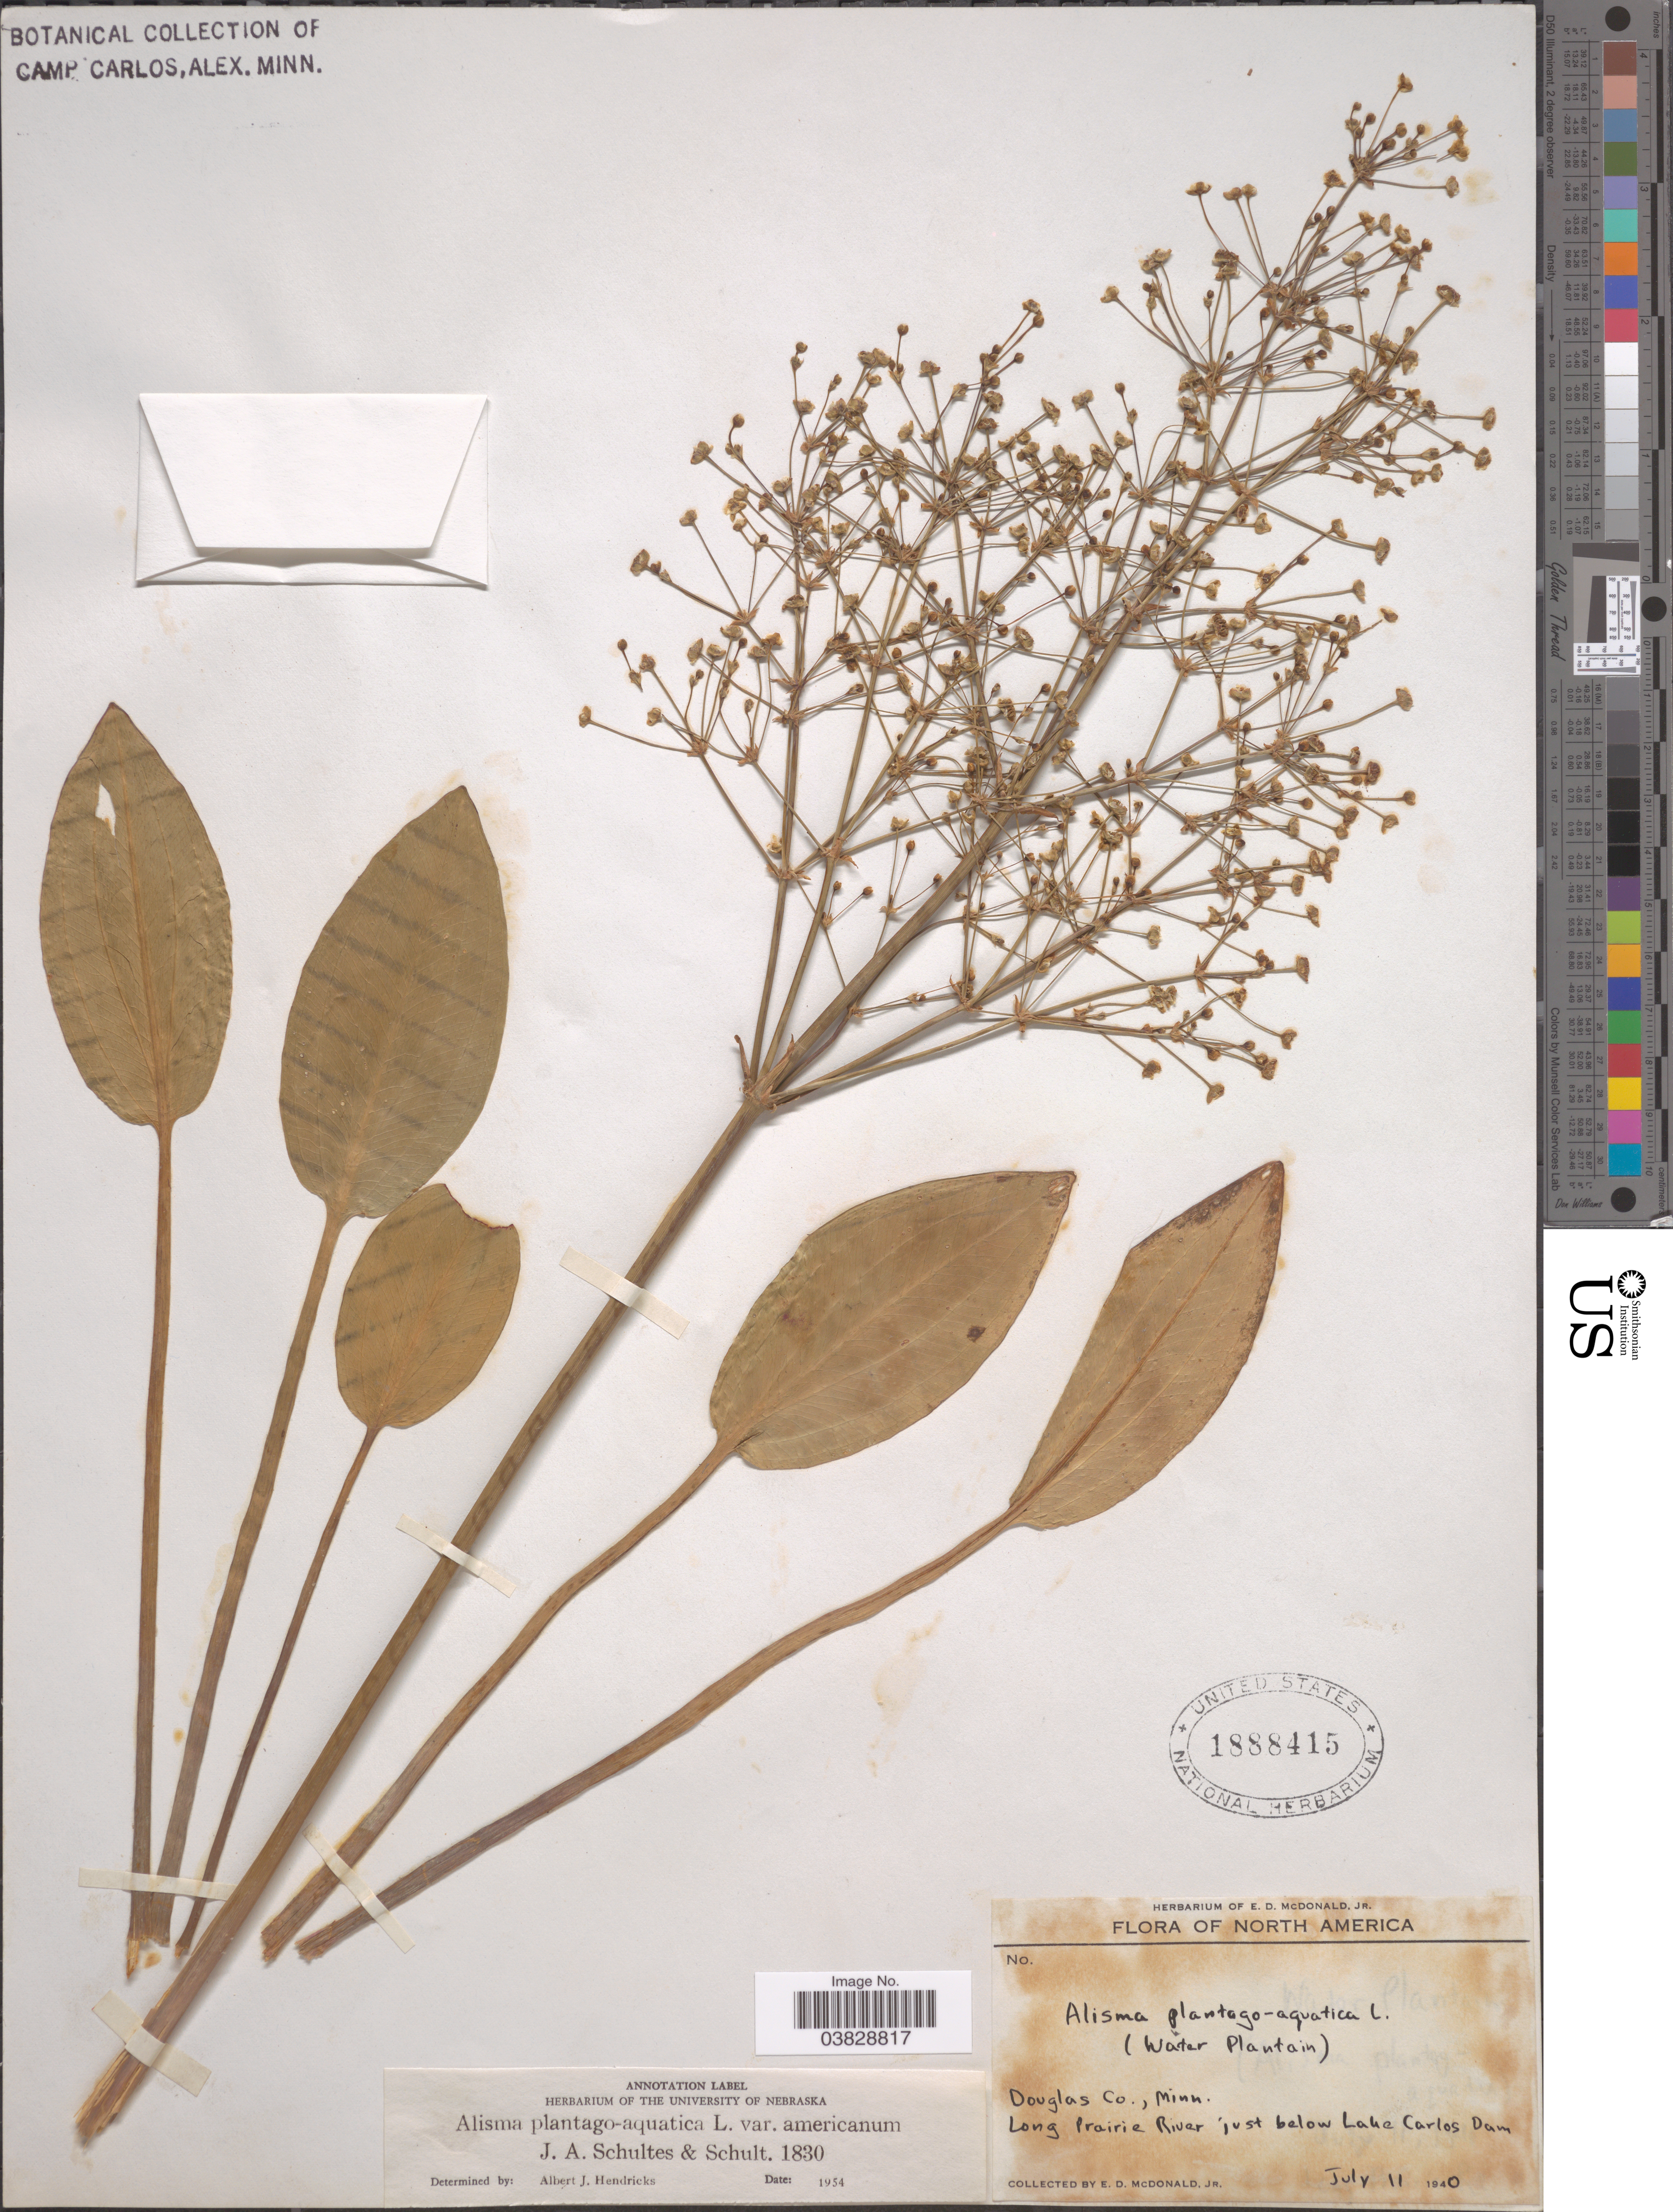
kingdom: Plantae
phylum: Tracheophyta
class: Liliopsida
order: Alismatales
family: Alismataceae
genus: Alisma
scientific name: Alisma plantago-aquatica var. americanum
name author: L.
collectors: E. D. McDonald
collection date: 1940-07-11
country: United States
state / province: Minnesota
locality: Douglas Co. Long Prairie River just below Lake Carlos Dam.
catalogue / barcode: US 1888415